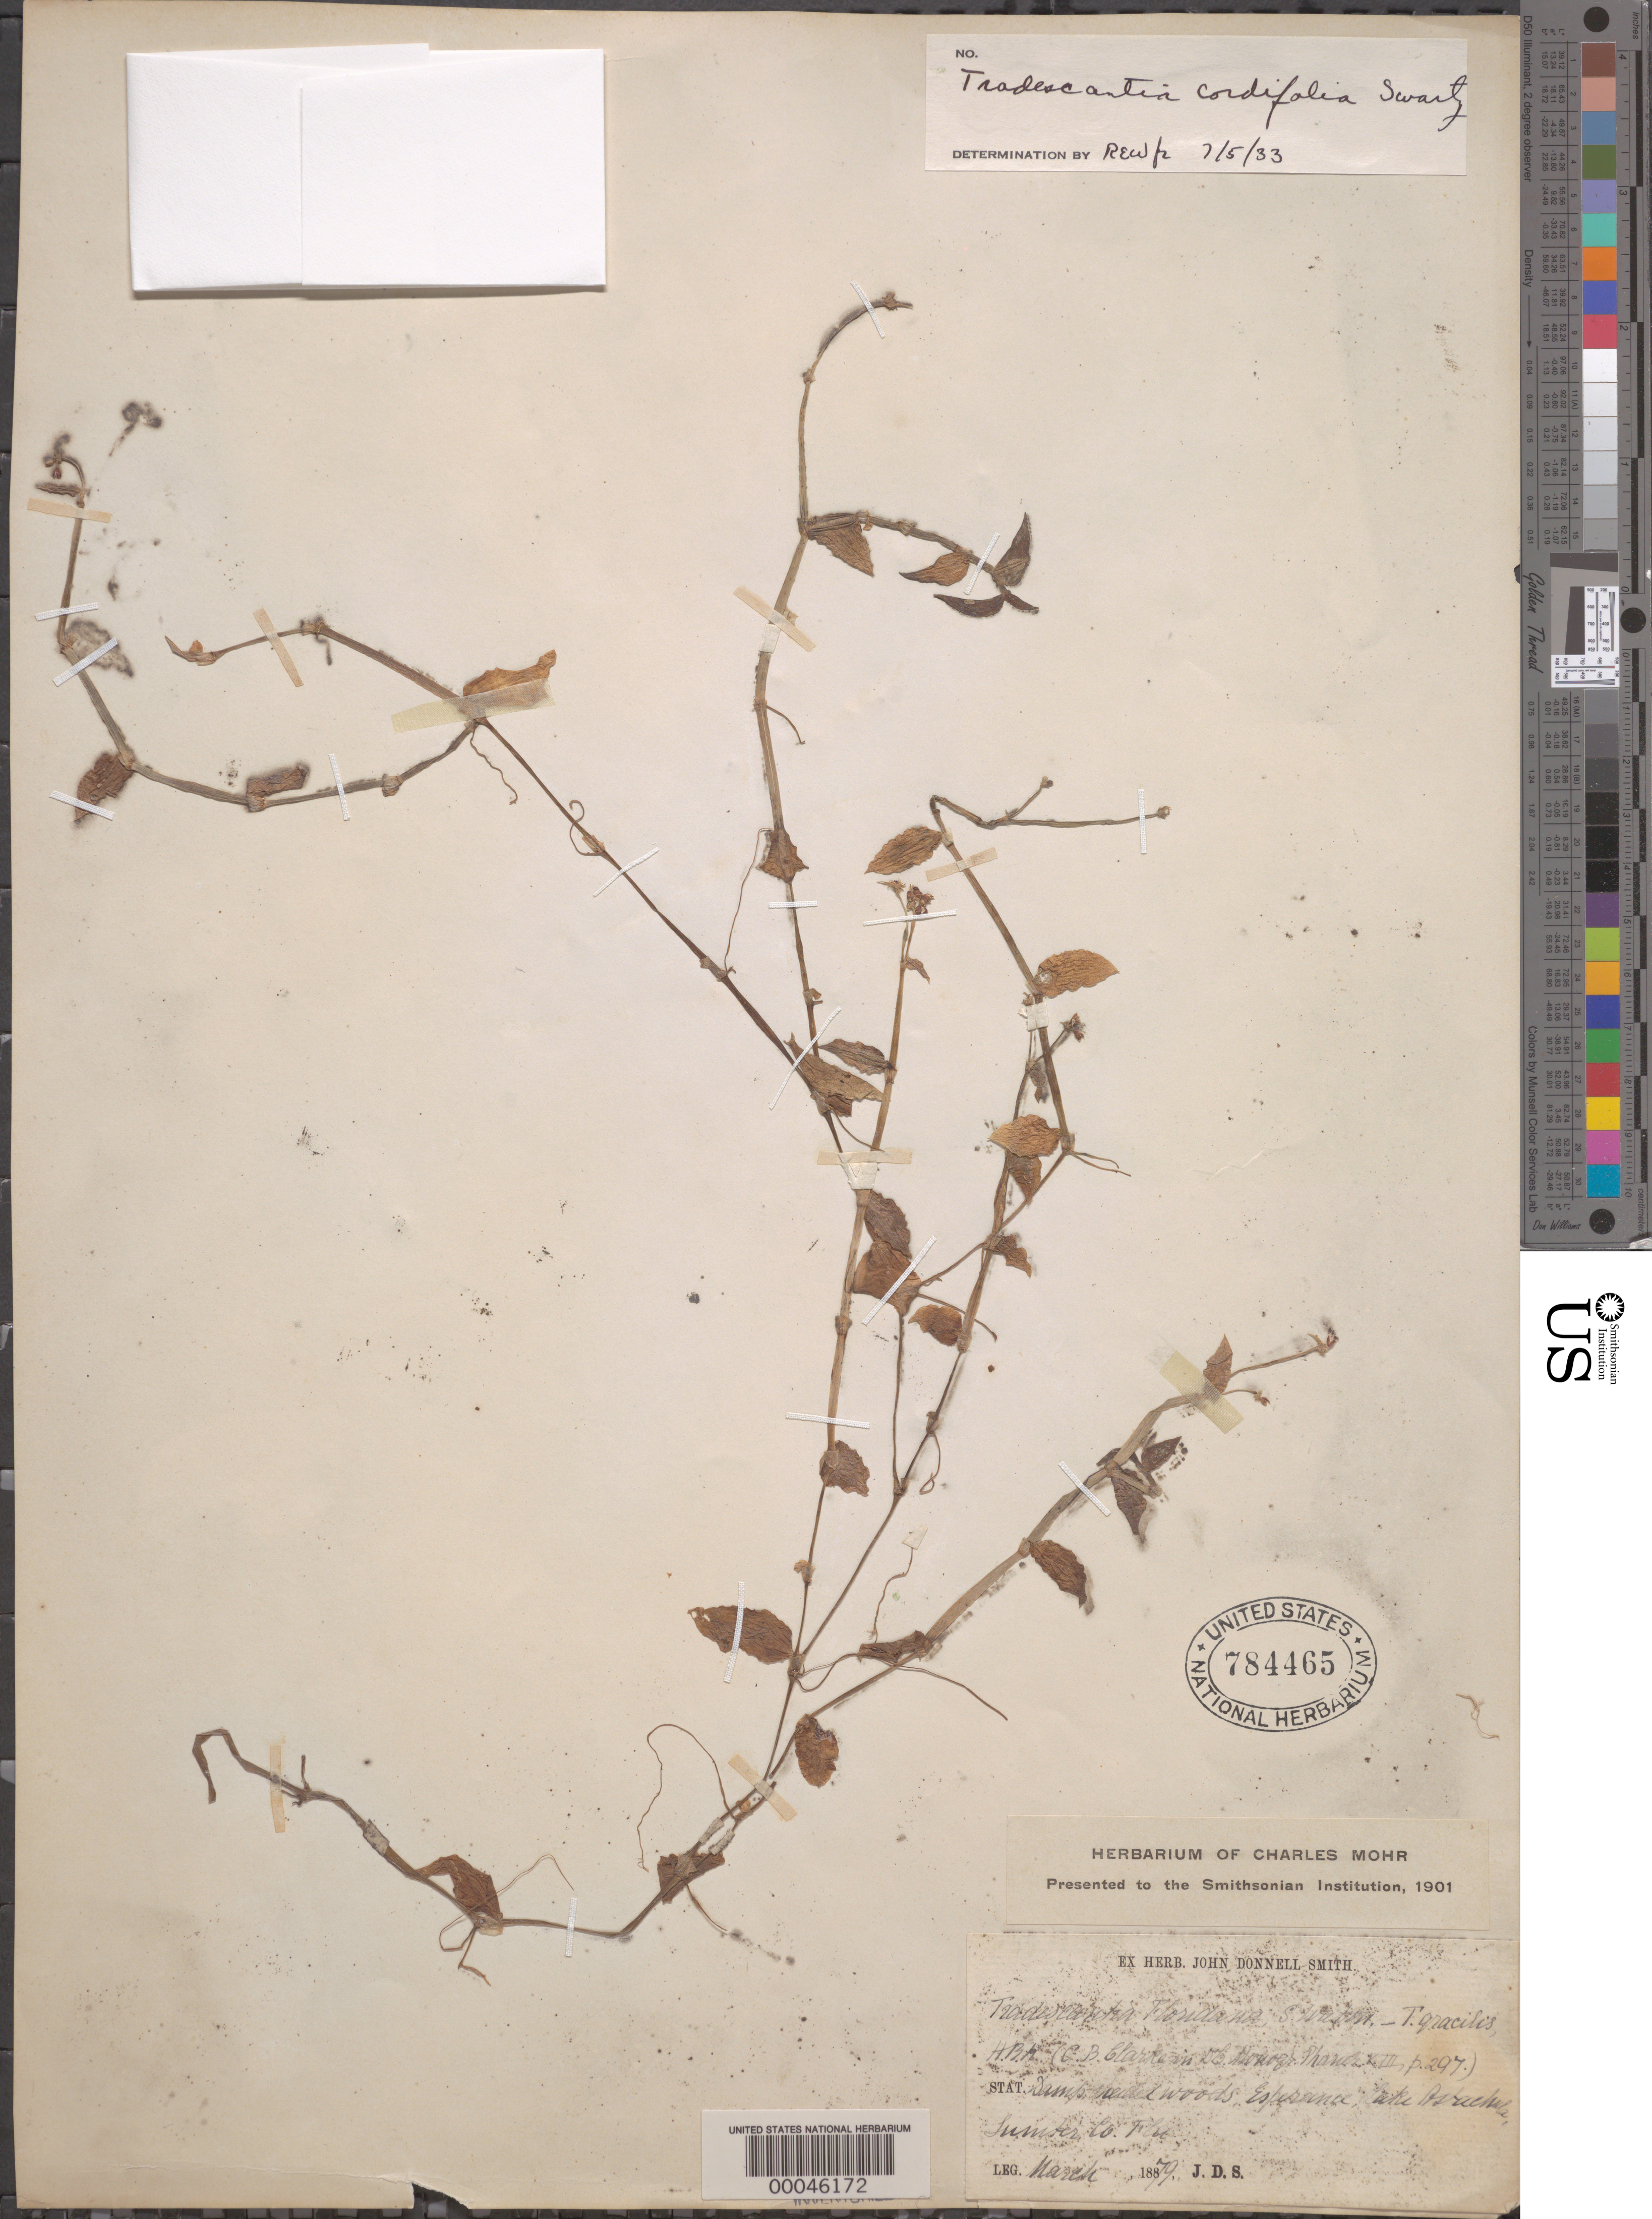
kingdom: Plantae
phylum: Tracheophyta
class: Liliopsida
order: Commelinales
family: Commelinaceae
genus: Callisia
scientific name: Callisia cordifolia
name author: (Sw.) E.S. Anderson & Woodson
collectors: J. Donnell Smith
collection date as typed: Mar 1879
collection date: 1879-03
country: United States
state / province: Florida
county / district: Sumter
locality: Lake Astachula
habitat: Shaded, moist woods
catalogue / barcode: US 784465